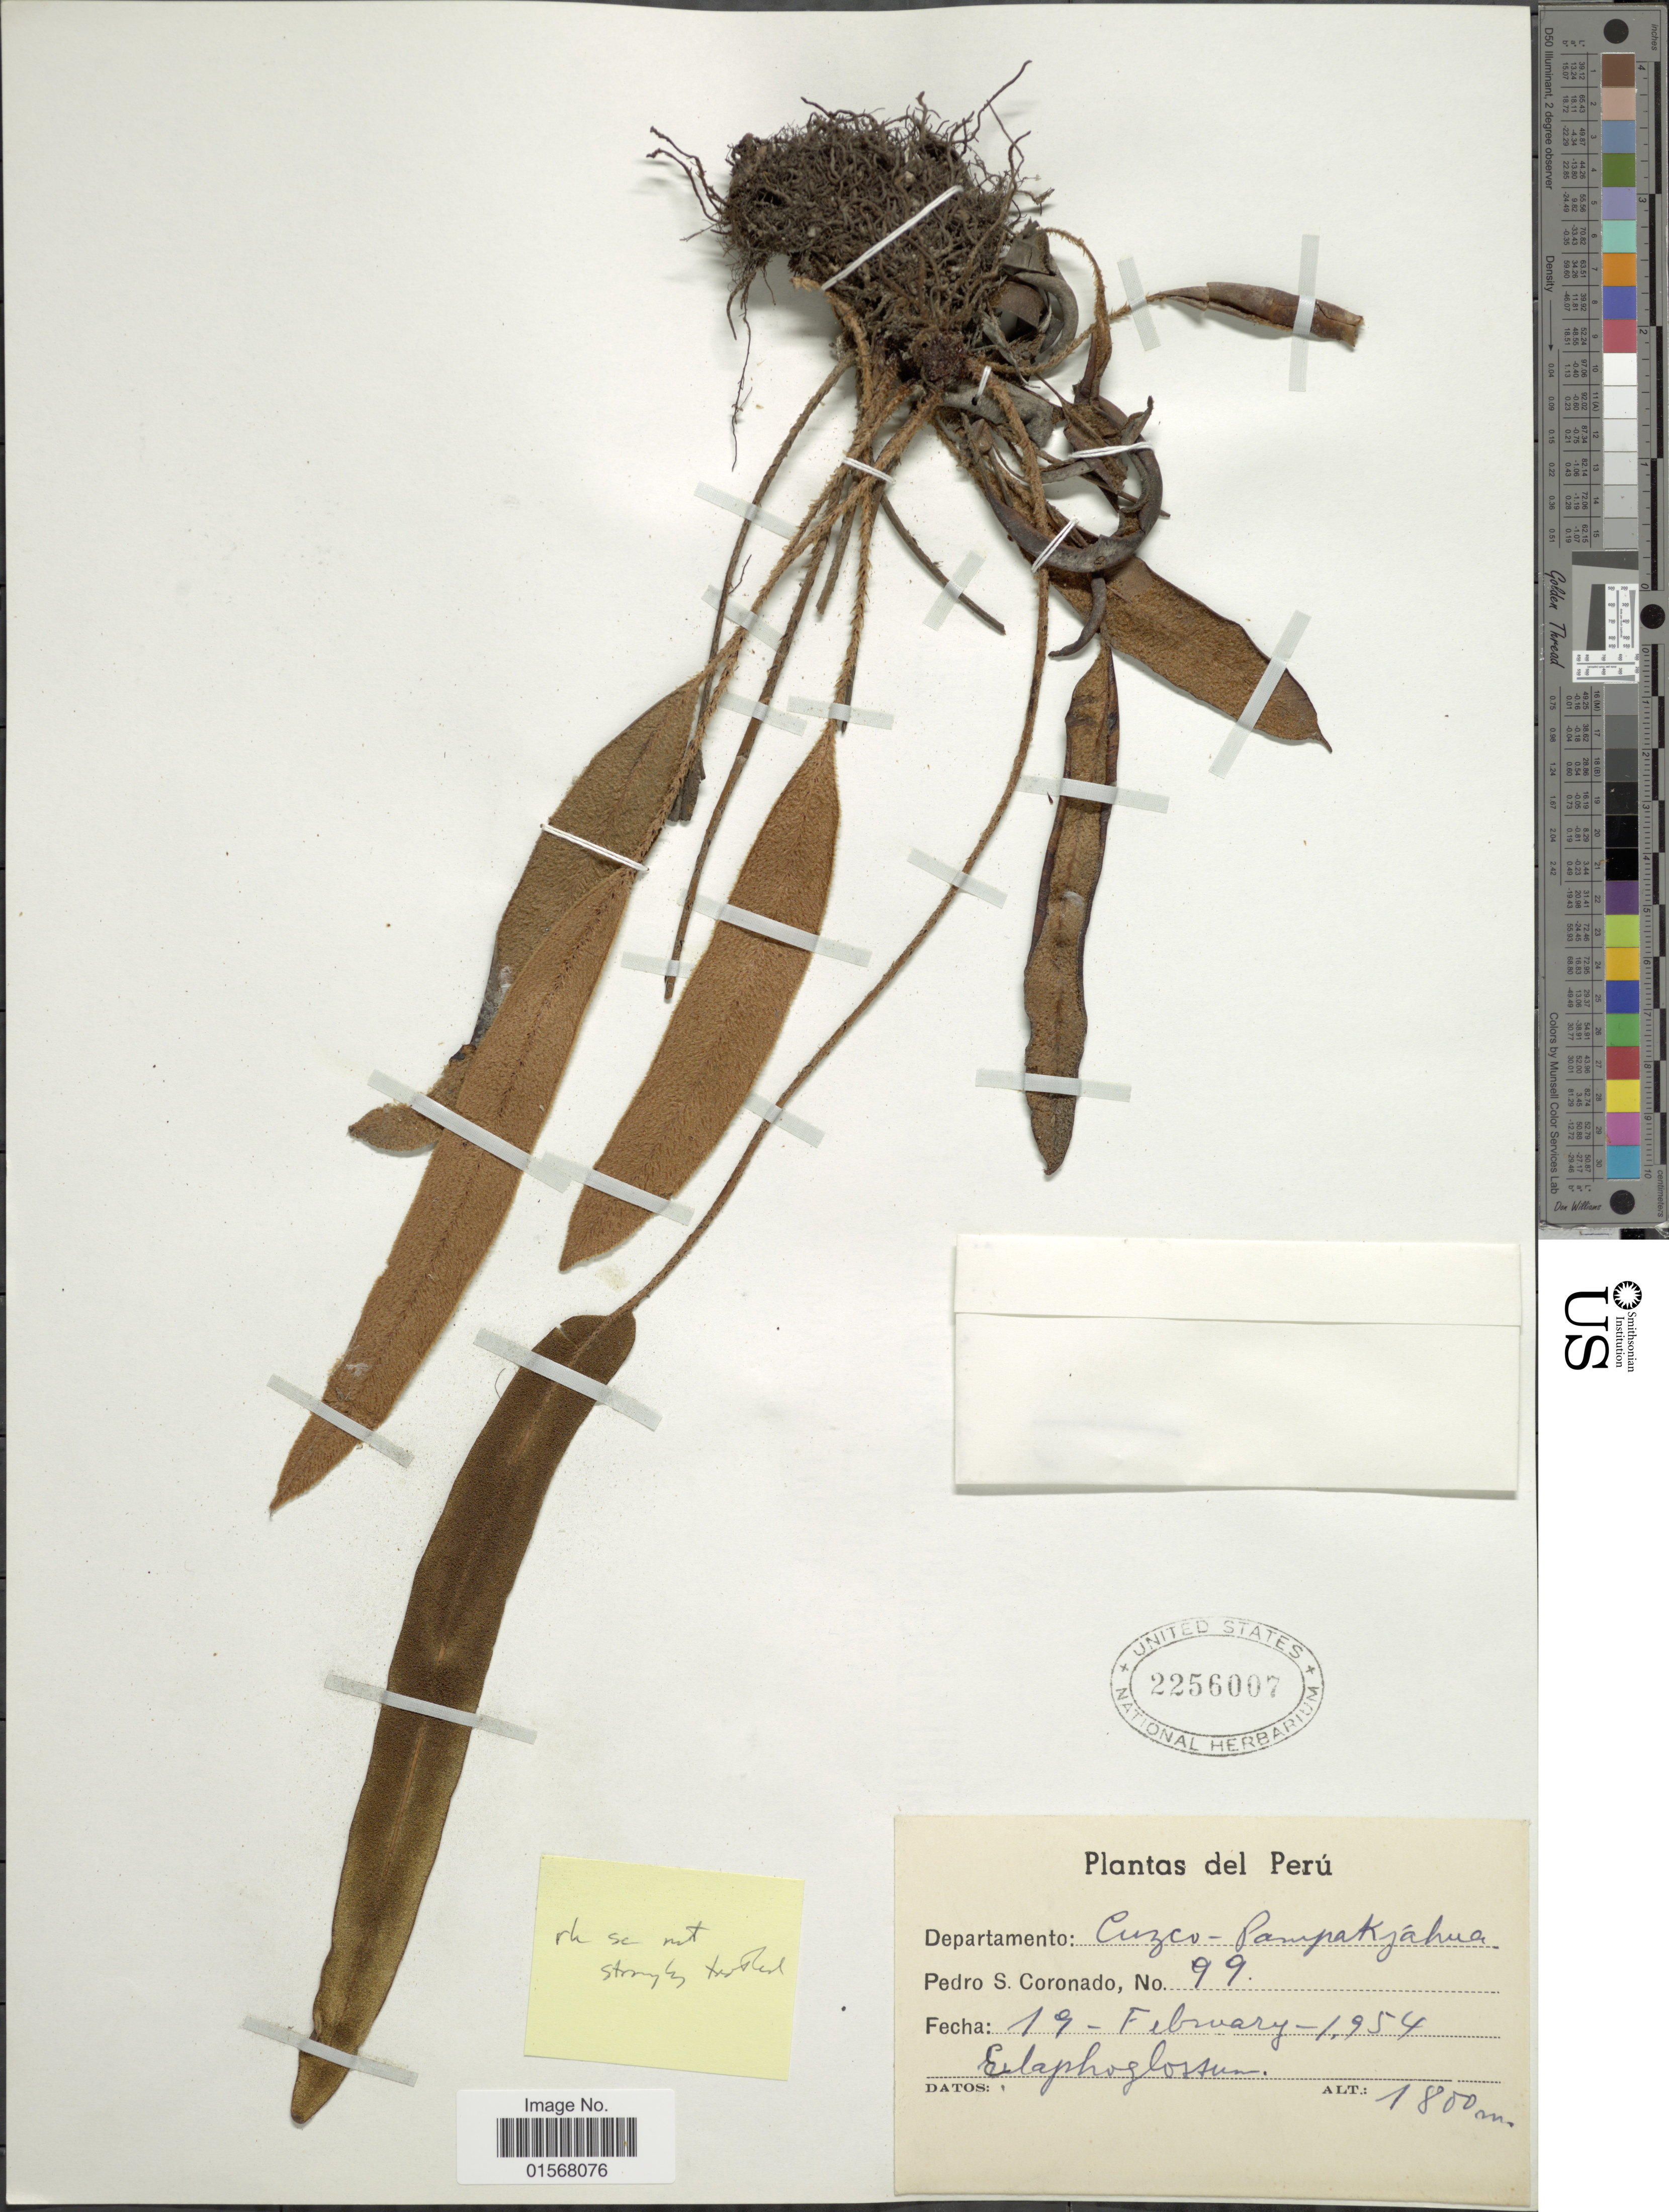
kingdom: Plantae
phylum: Tracheophyta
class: Polypodiopsida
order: Polypodiales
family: Dryopteridaceae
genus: Elaphoglossum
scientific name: Elaphoglossum sp.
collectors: P. Coronado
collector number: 99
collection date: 1954-02-19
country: Peru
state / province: Cusco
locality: Departamento Cuzco- Pampakjahua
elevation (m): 1800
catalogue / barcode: US 2256007